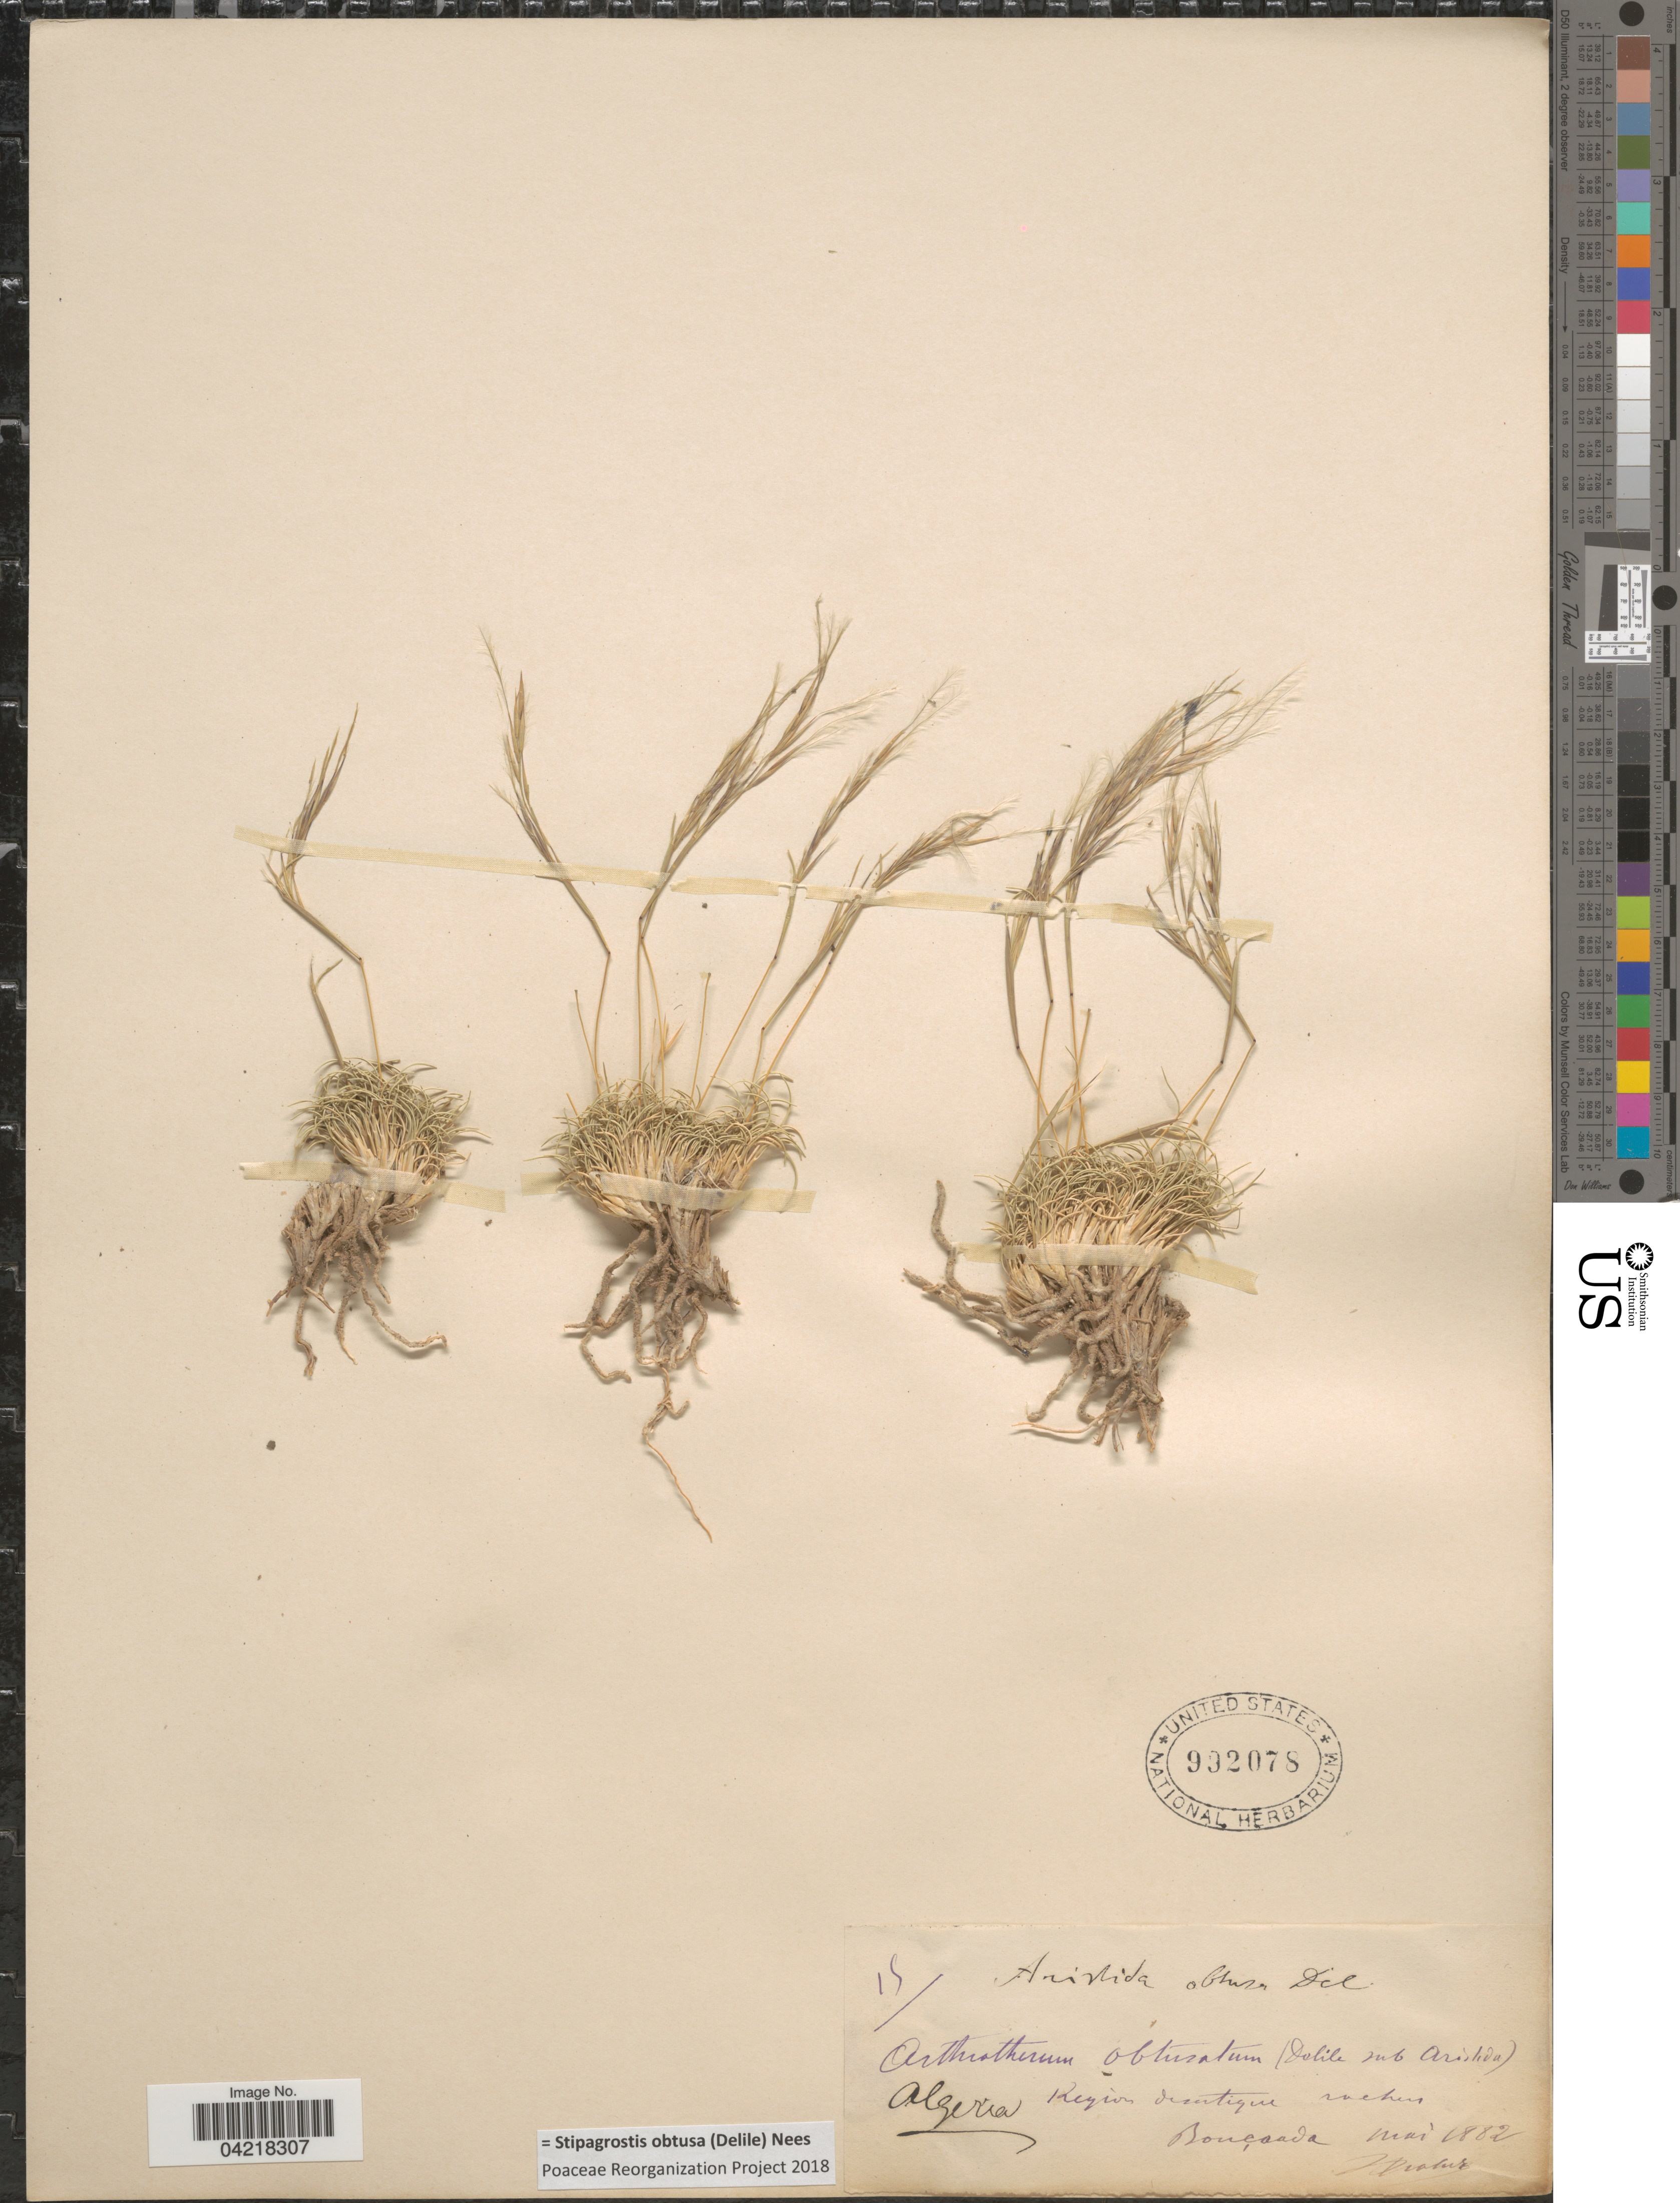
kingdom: Plantae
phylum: Tracheophyta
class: Liliopsida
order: Poales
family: Poaceae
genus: Stipagrostis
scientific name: Stipagrostis obtusa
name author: (Delile) Nees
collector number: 15*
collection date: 1882-05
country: Algeria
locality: Region desertique rochers Boucaada.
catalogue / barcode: US 992078